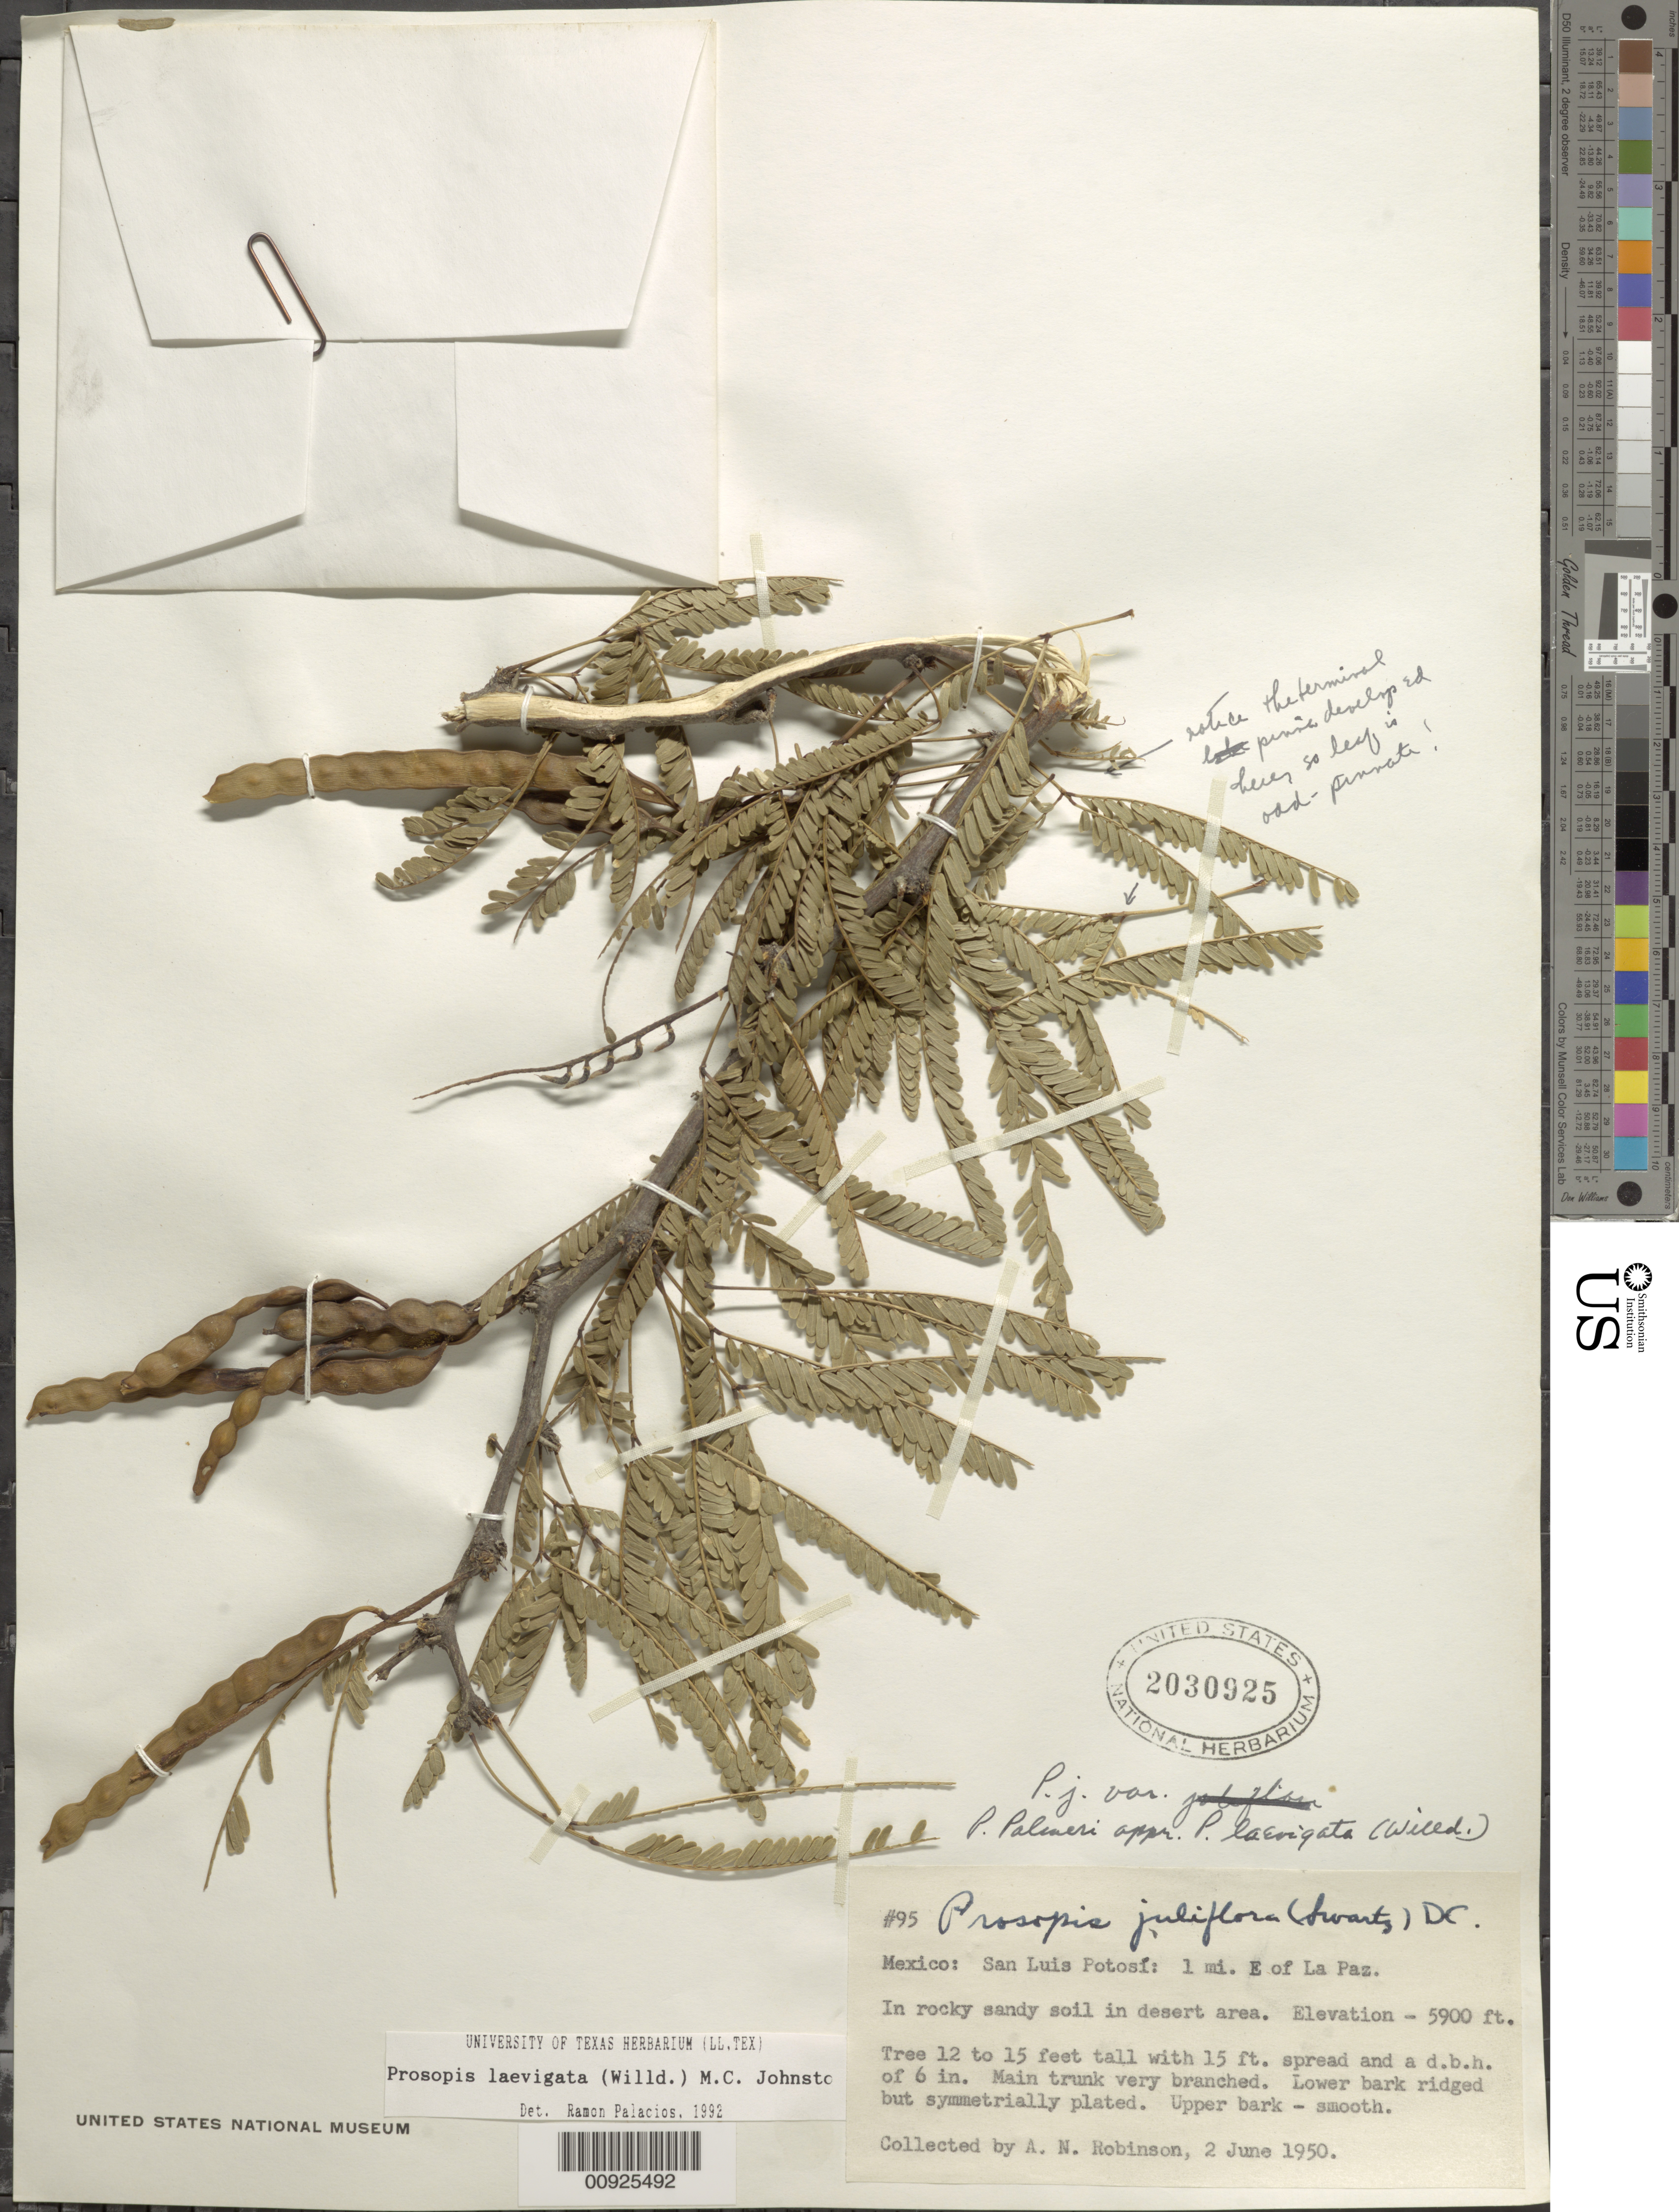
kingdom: Plantae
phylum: Tracheophyta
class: Magnoliopsida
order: Fabales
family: Fabaceae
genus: Neltuma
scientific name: Neltuma laevigata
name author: (Humb. & Bonpl. ex Willd.) Britton & Rose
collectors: A. N. Robinson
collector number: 95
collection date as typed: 02 Jun 1950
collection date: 1950-06-02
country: Mexico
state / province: San Luis Potosí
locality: San Luis Potosí: 1 mi. E of La Paz.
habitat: In rocky sandy soil in desert area.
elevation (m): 1798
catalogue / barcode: US 2030925